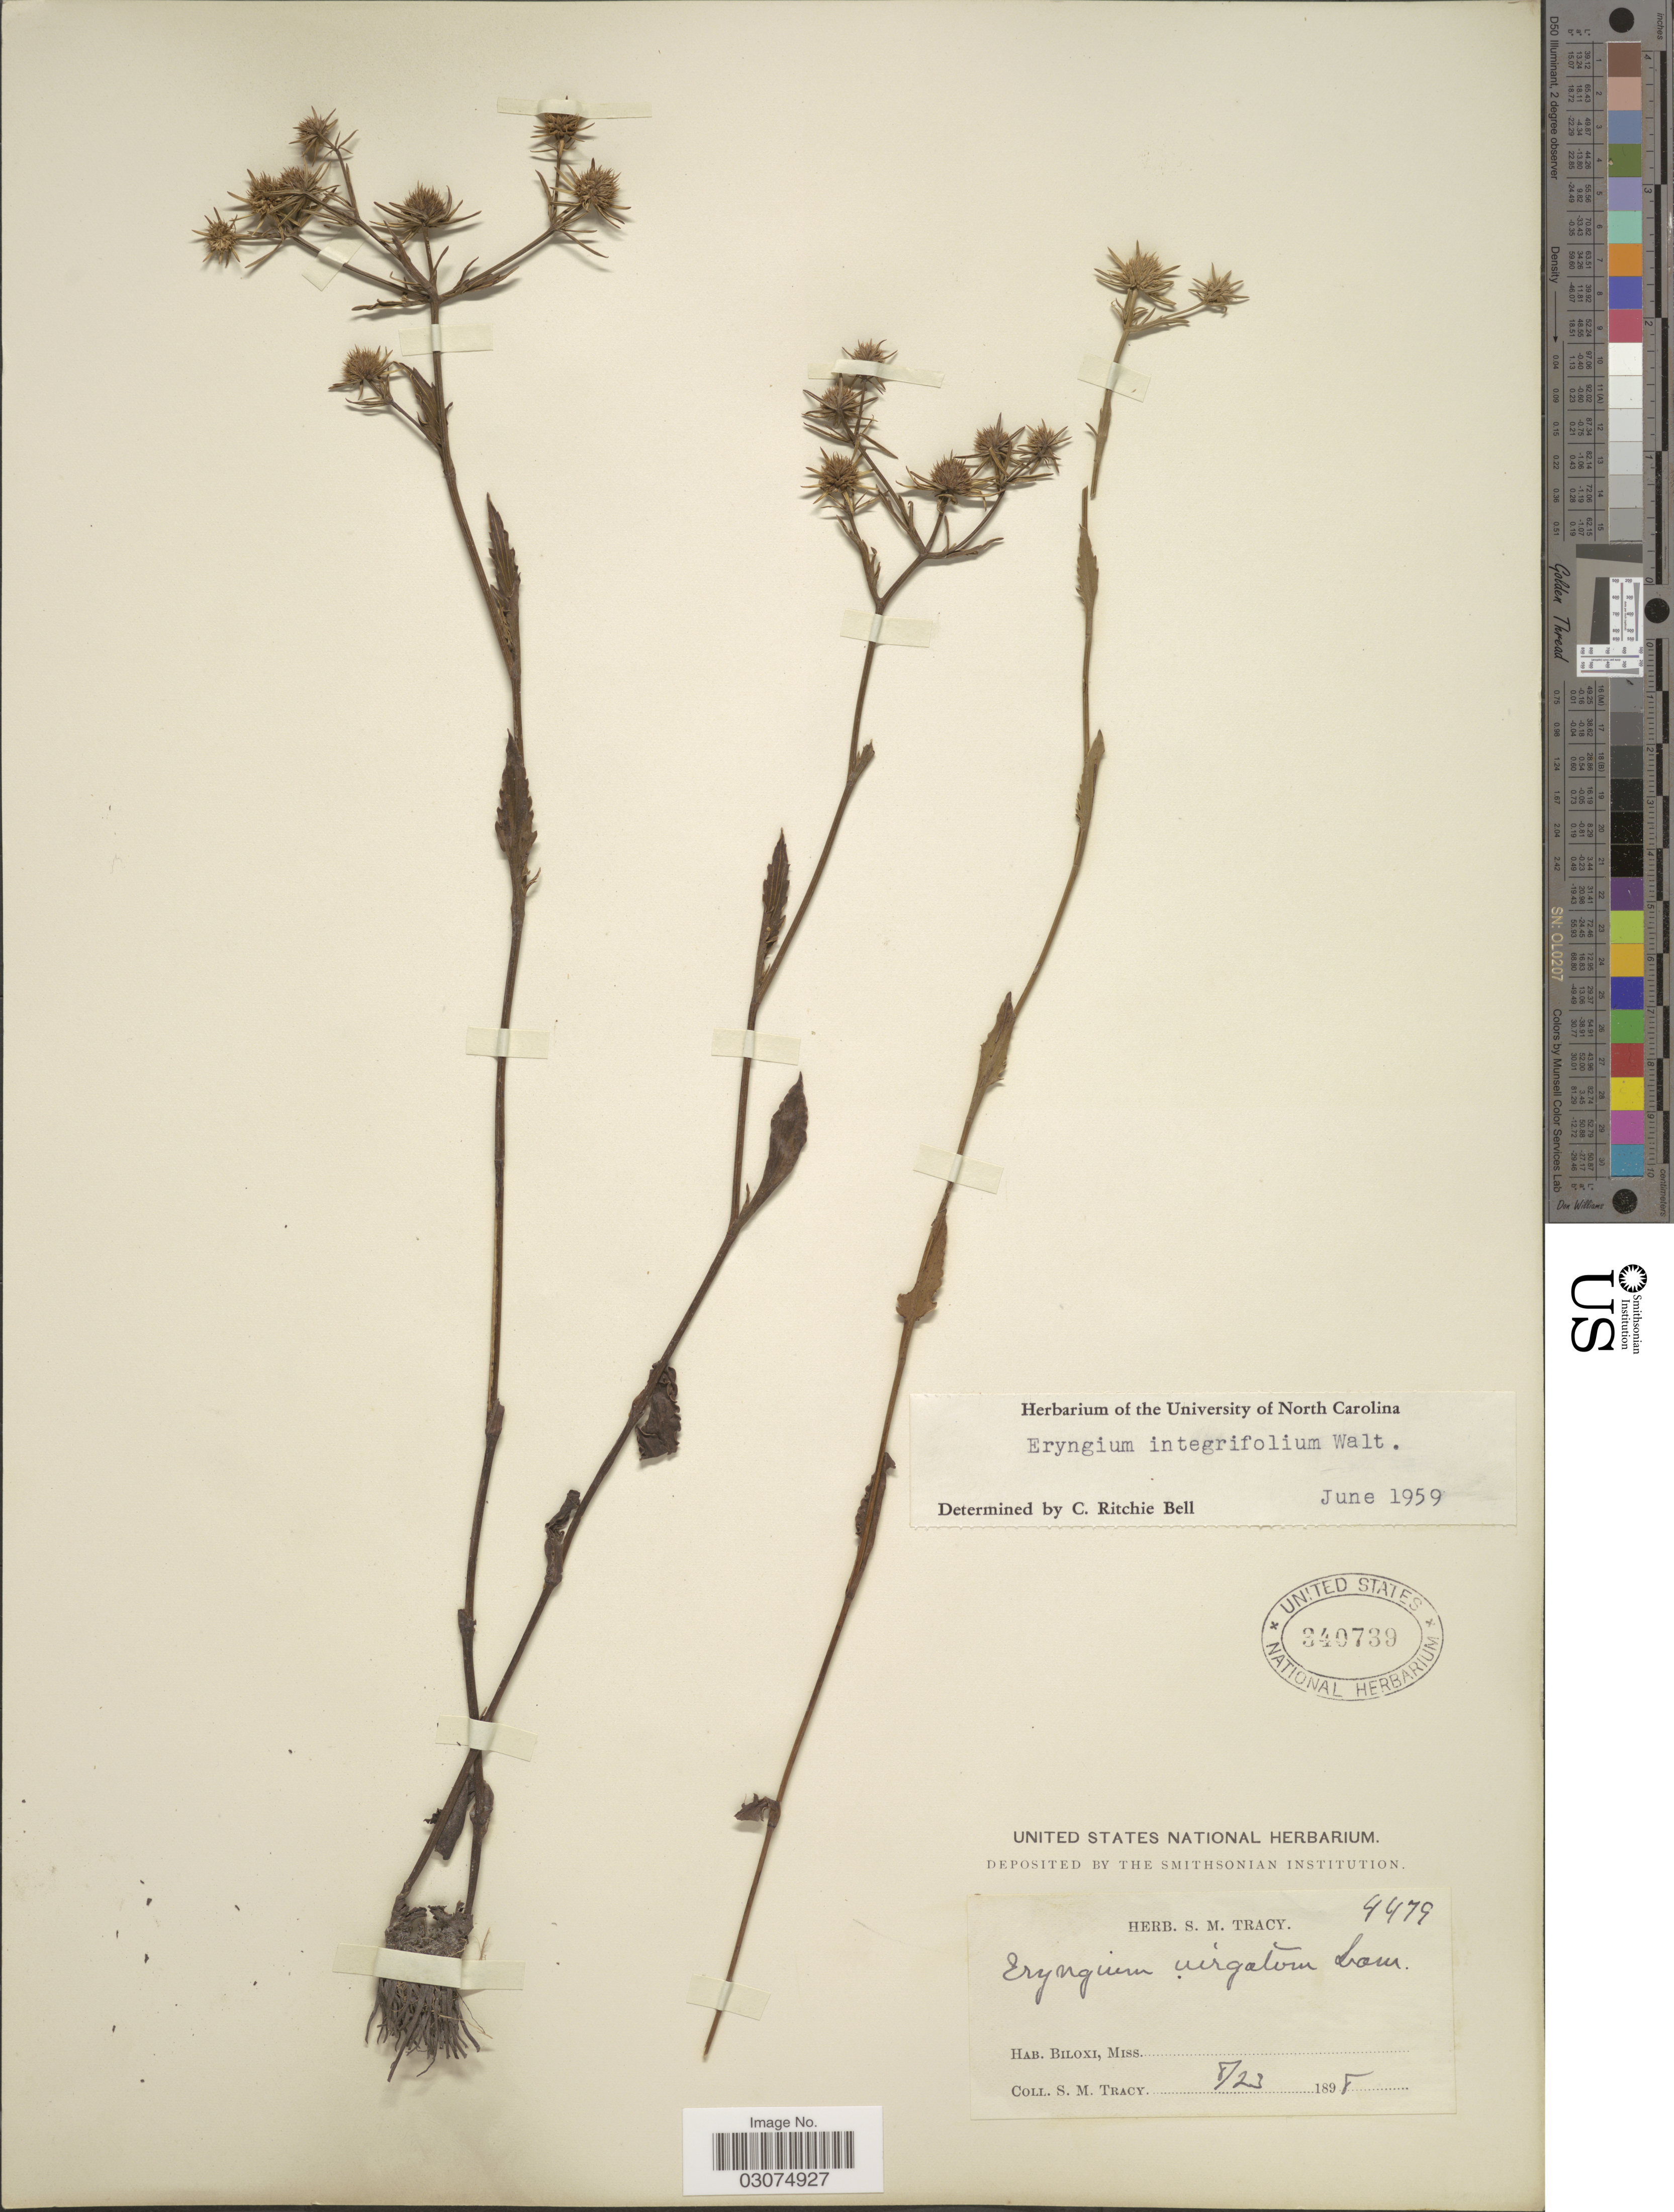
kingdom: Plantae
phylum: Tracheophyta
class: Magnoliopsida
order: Apiales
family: Apiaceae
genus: Eryngium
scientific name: Eryngium integrifolium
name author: Walter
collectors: S. M. Tracy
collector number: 4479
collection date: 1898-08-23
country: United States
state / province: Mississippi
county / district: Harrison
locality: Biloxi, Miss.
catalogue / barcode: US 340739